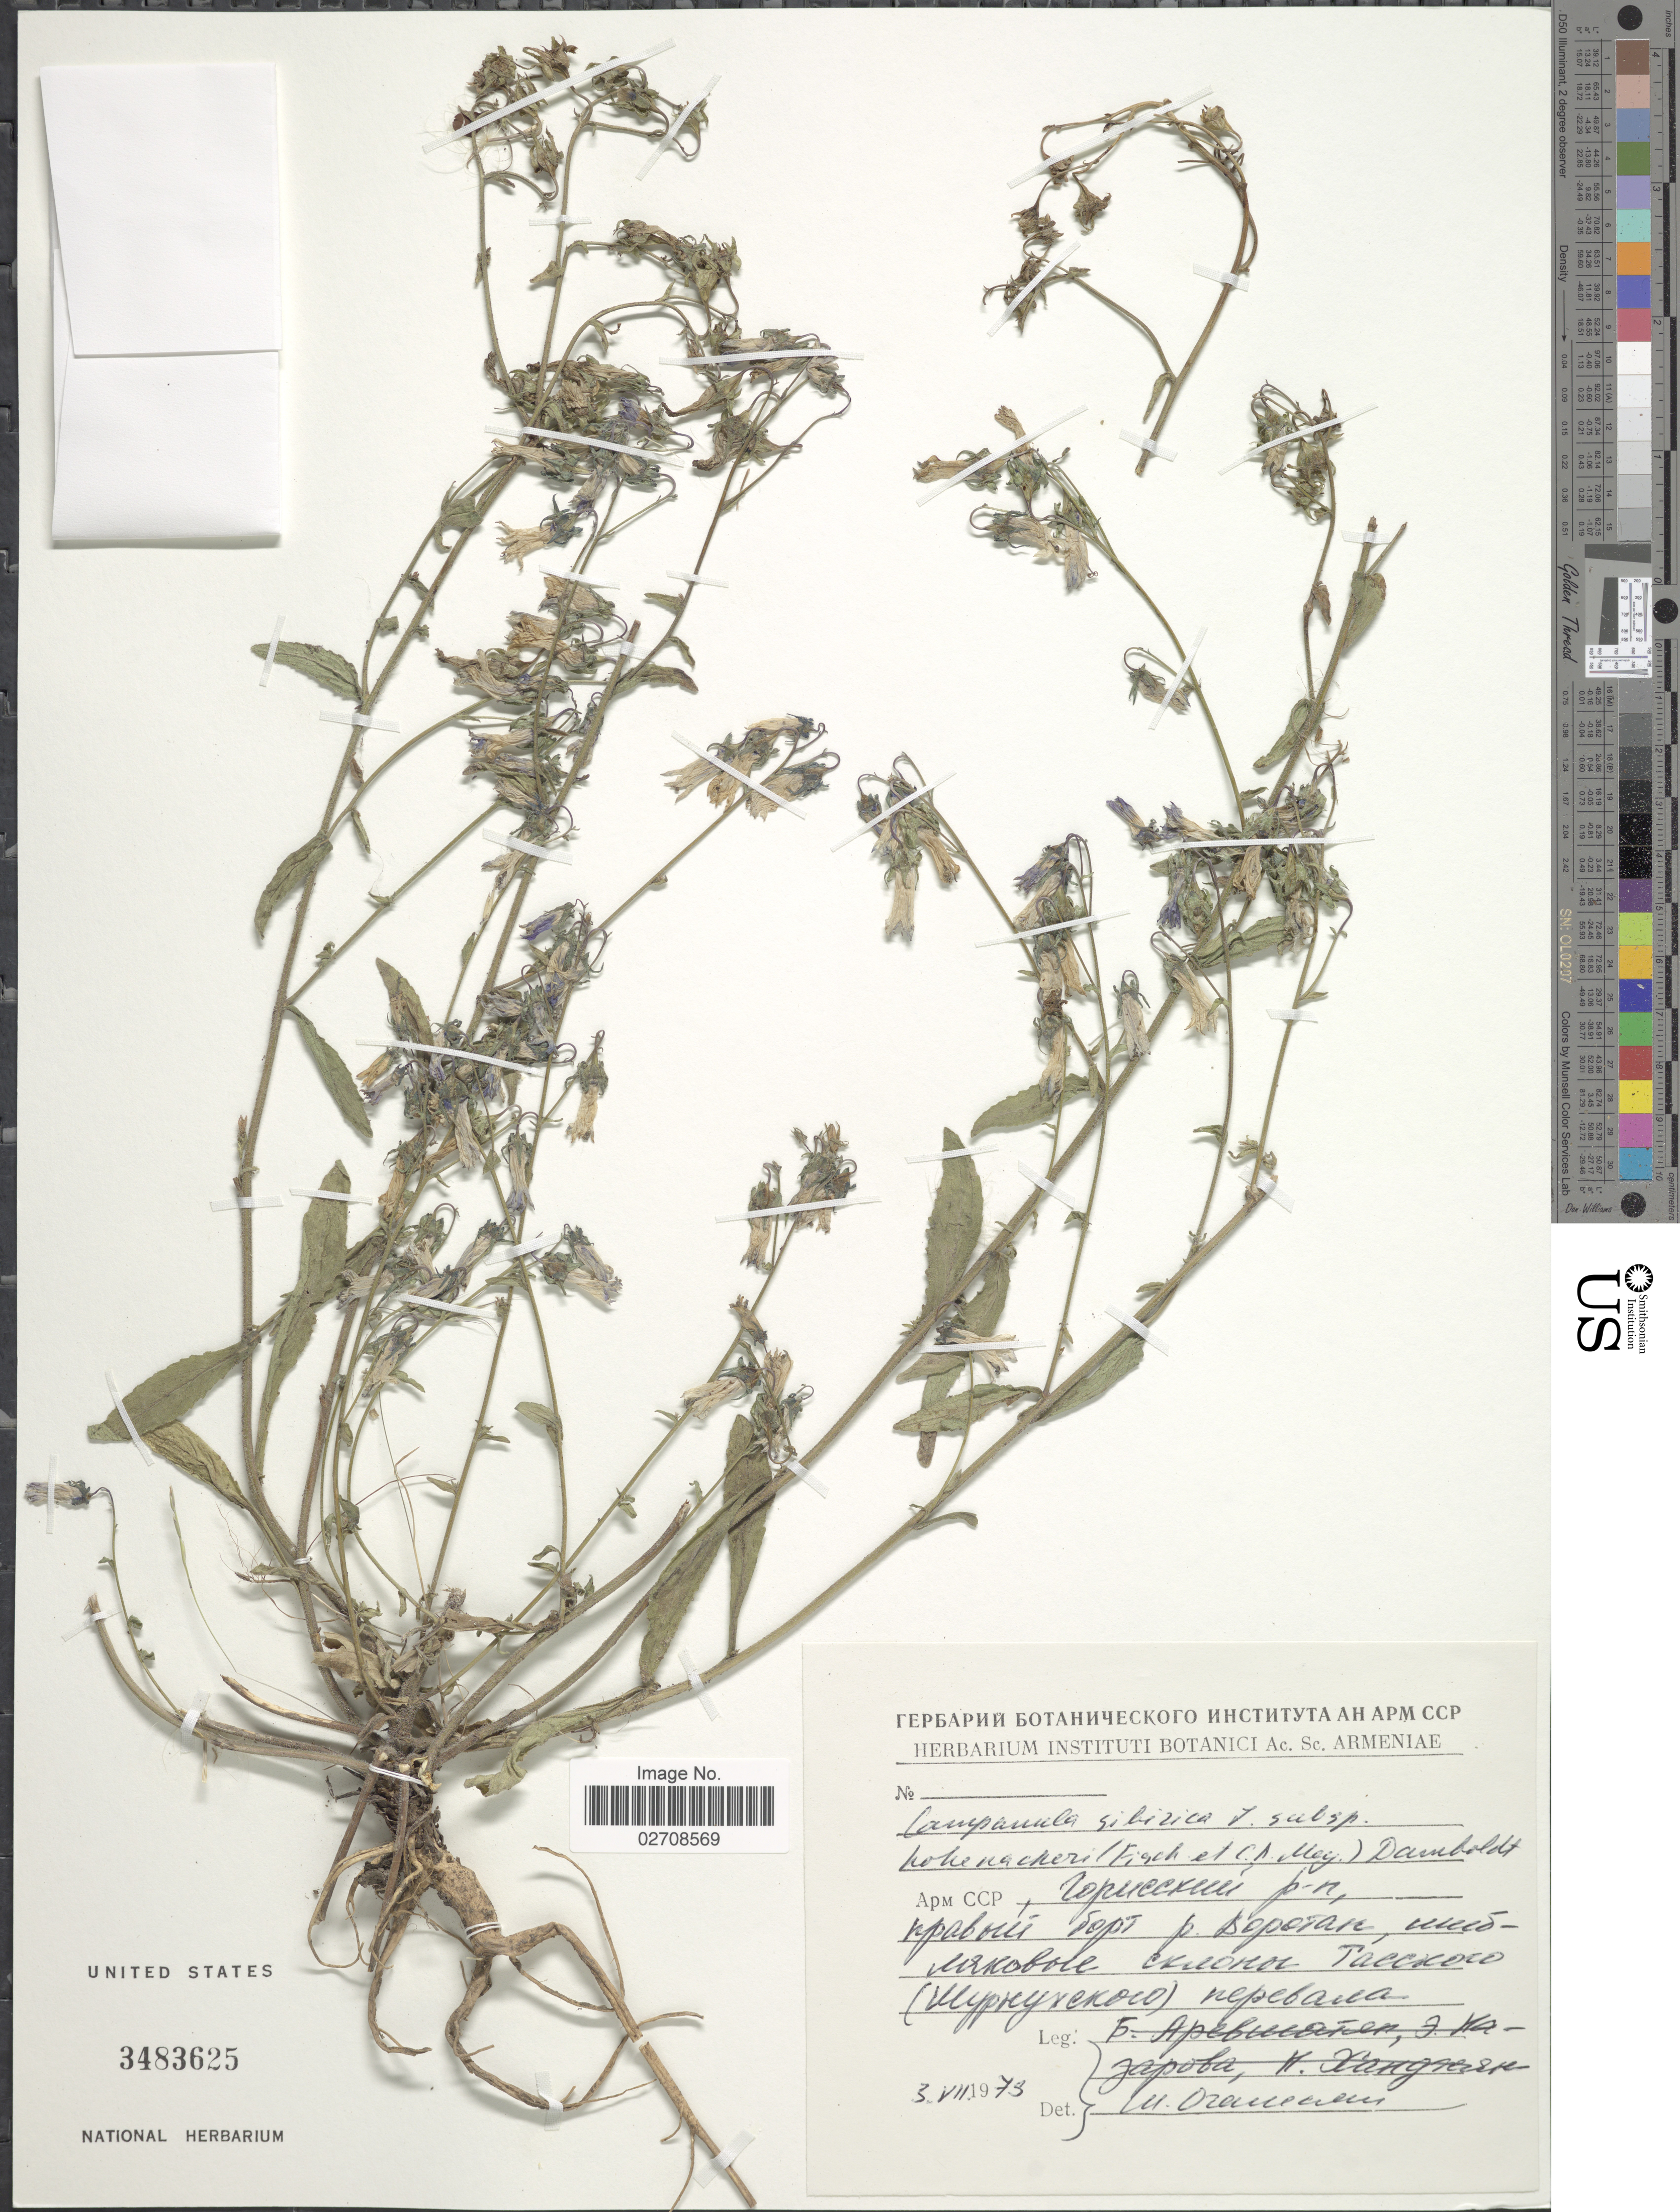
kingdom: Plantae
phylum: Tracheophyta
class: Magnoliopsida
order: Asterales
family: Campanulaceae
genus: Campanula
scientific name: Campanula sibirica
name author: L.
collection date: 1973-07-03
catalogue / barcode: US 3483625